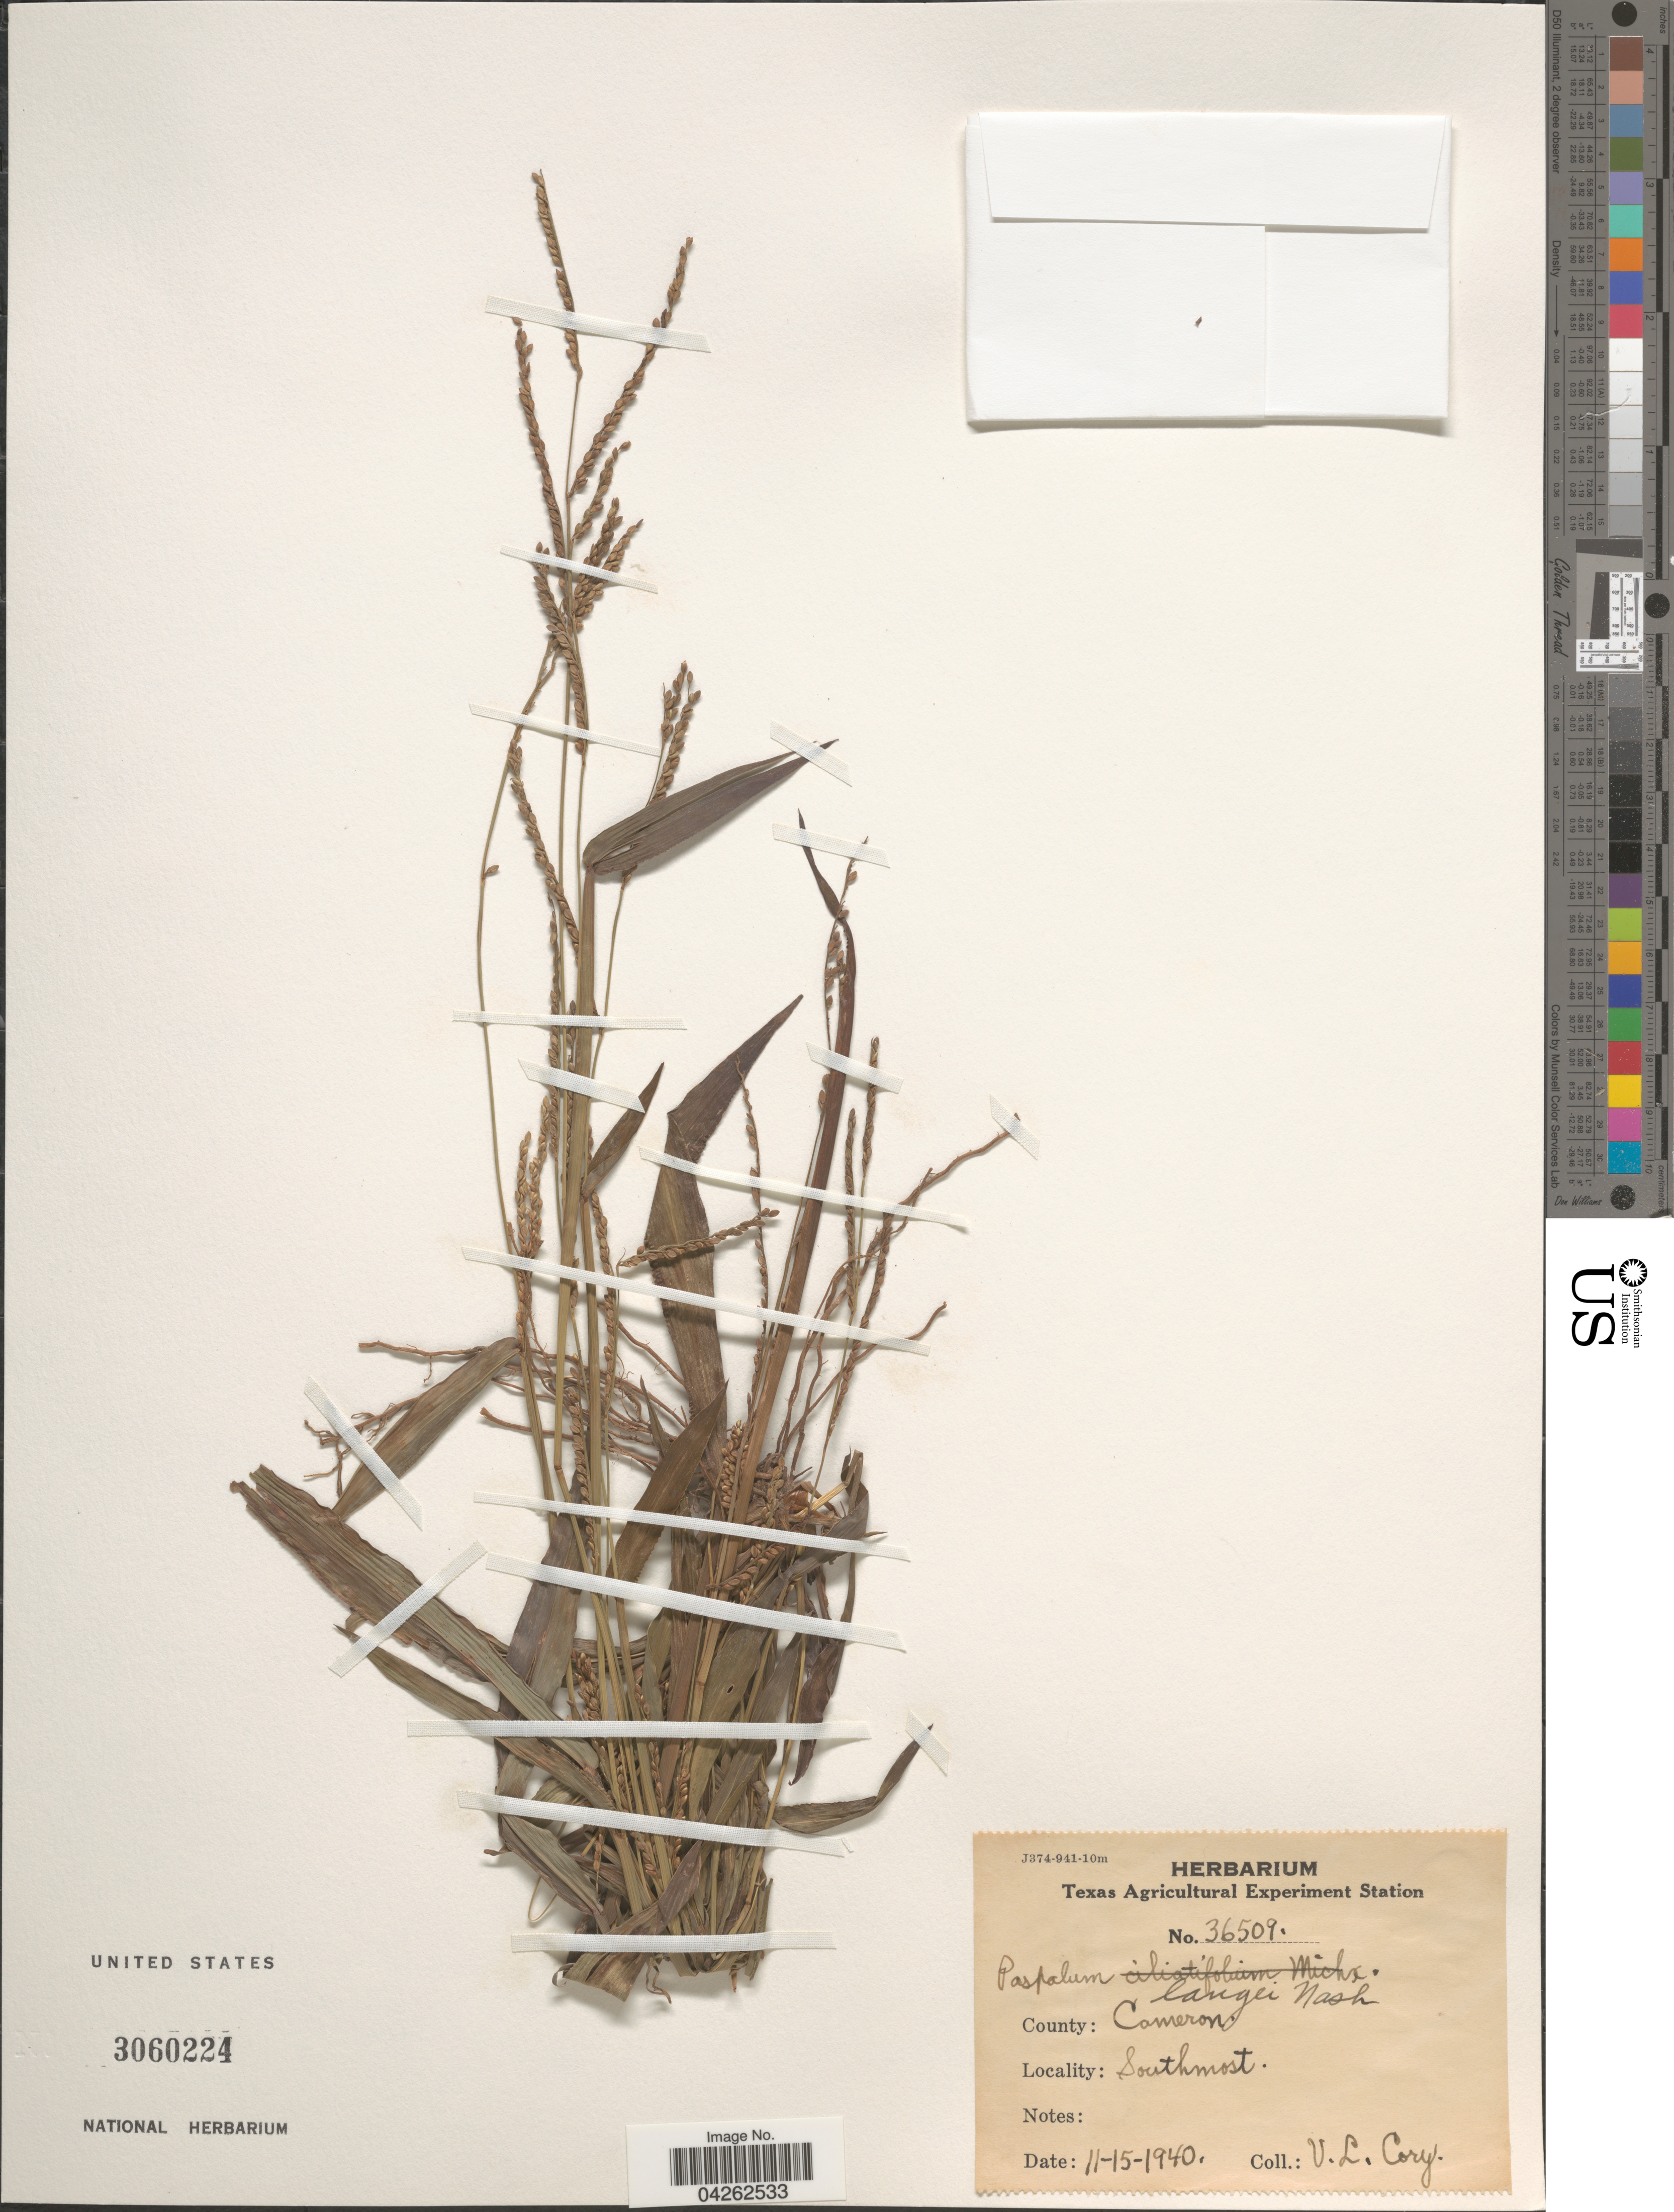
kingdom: Plantae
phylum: Tracheophyta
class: Liliopsida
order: Poales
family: Poaceae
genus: Paspalum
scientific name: Paspalum langei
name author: (E. Fourn.) Nash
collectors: V. Cory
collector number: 36509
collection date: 1940-11-15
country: United States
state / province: Texas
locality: County: Cameron. Southmost.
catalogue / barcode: US 3060224